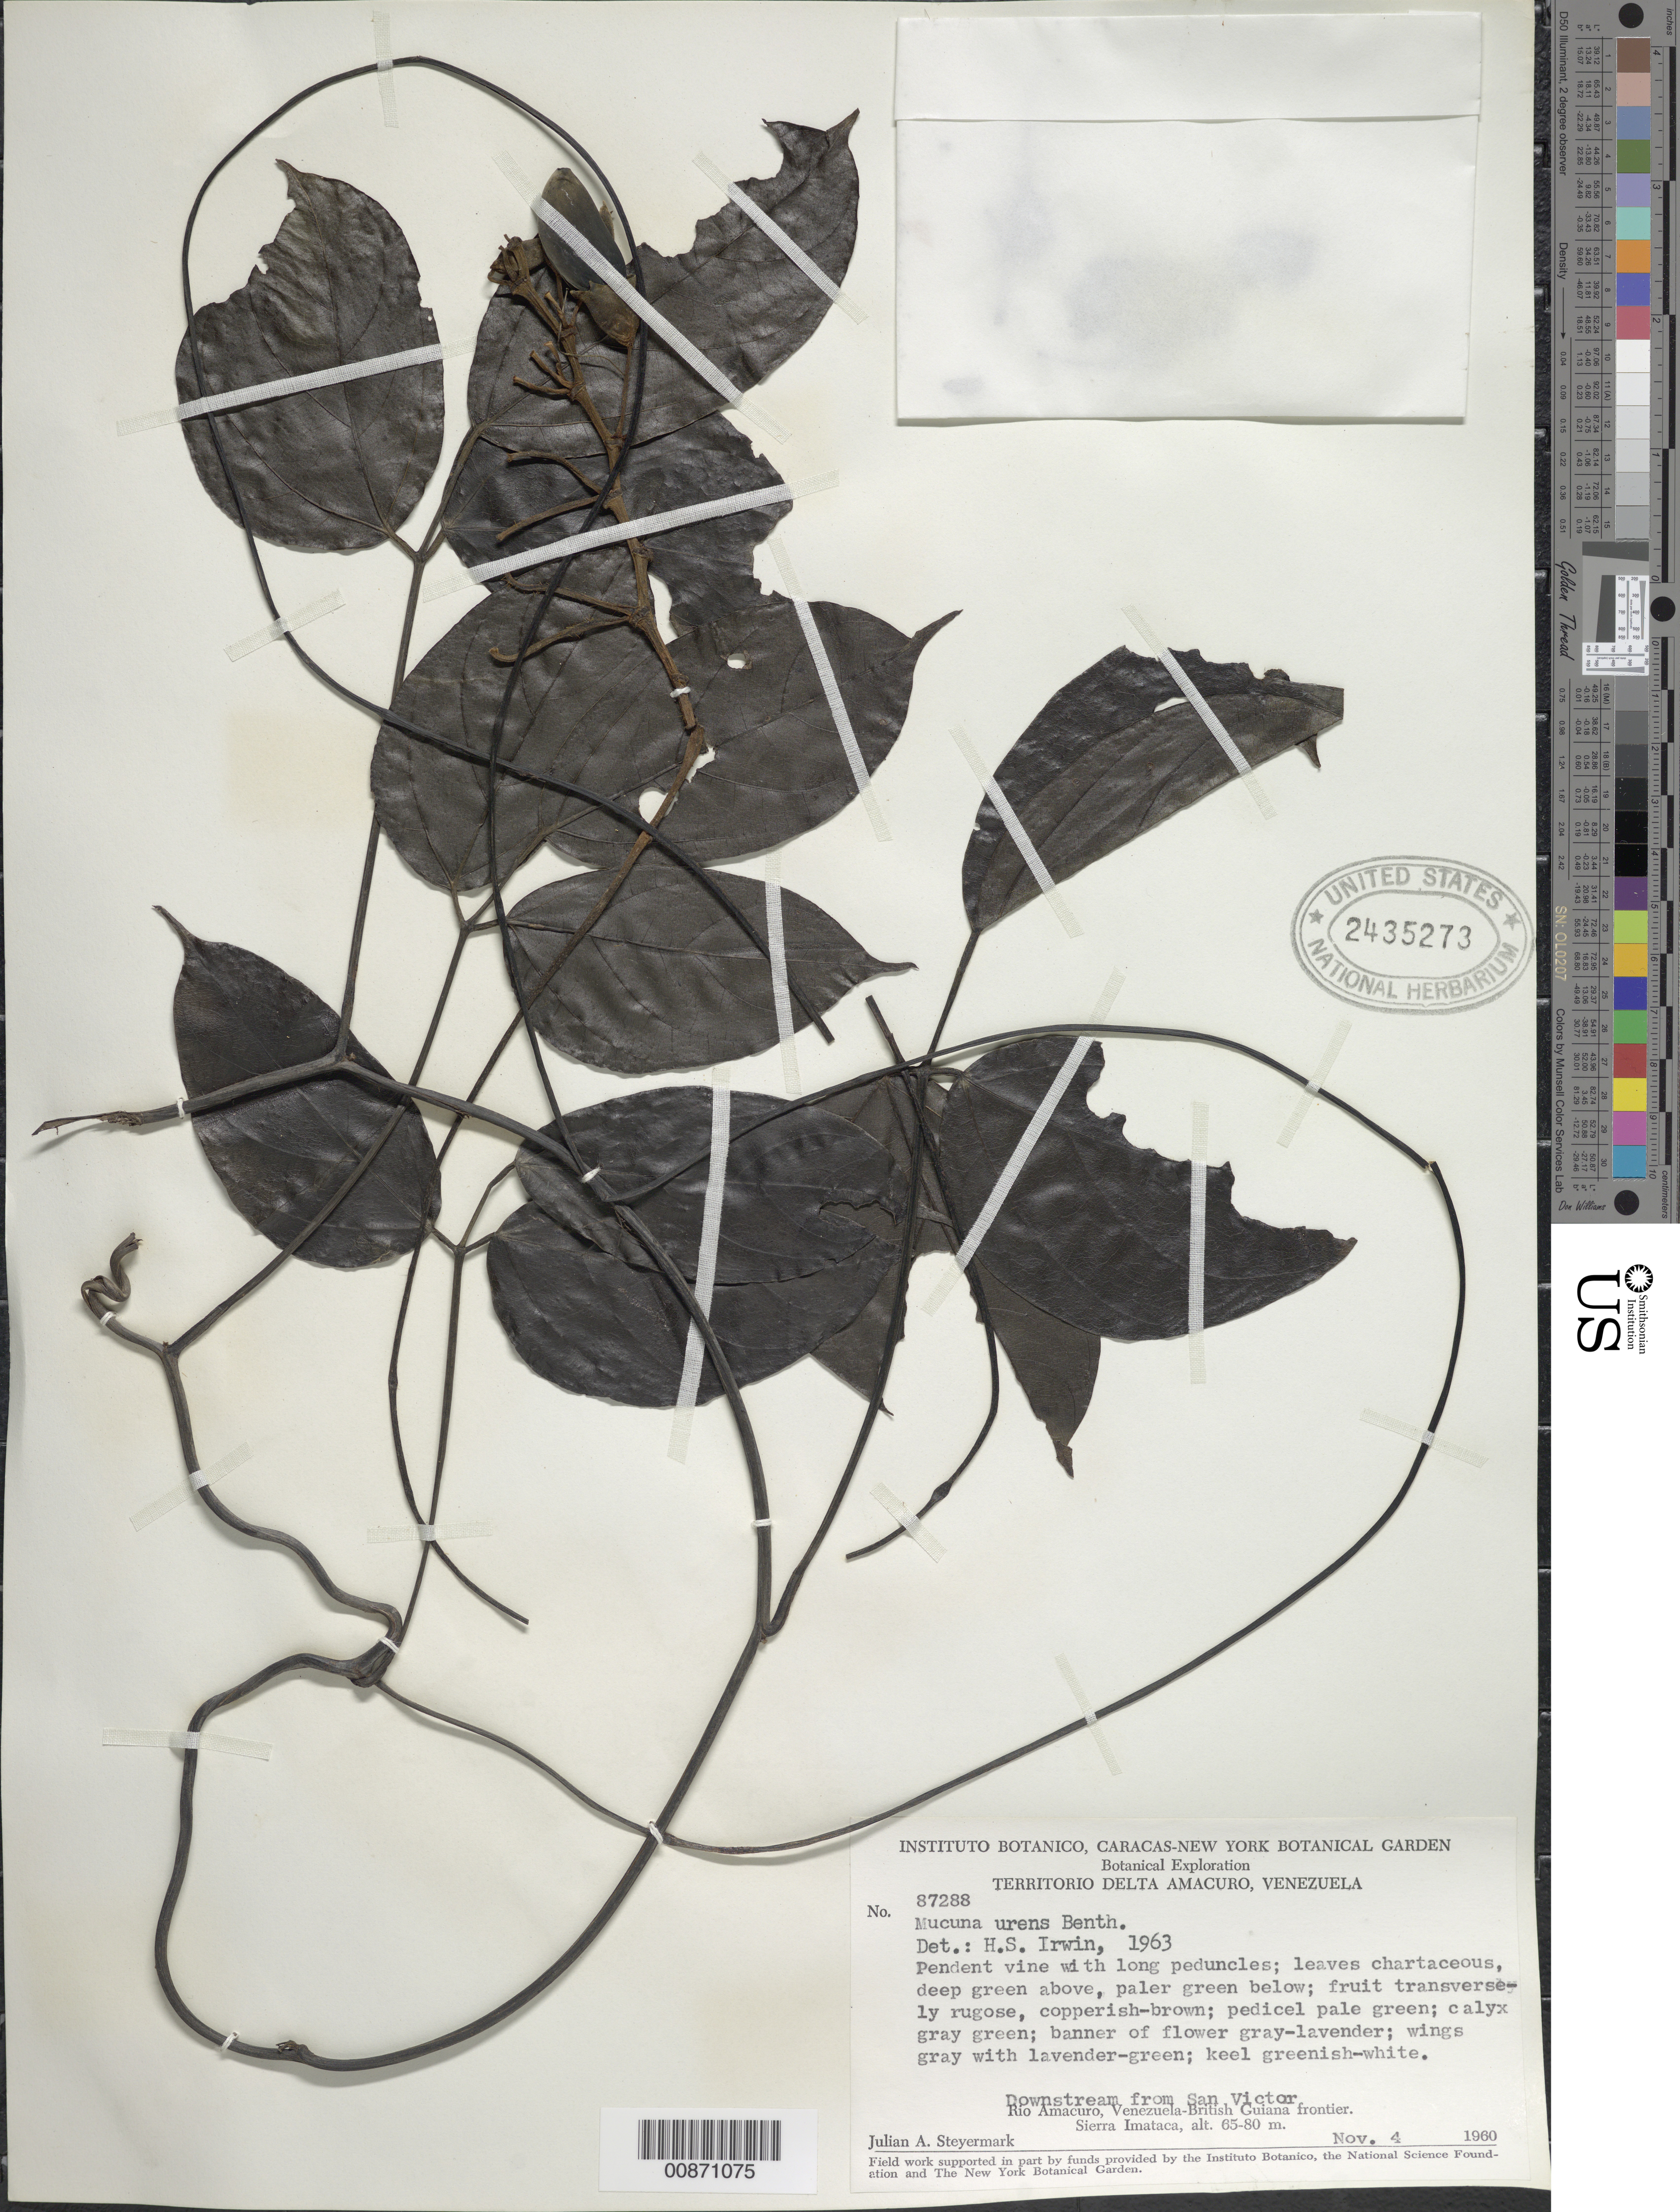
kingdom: Plantae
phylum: Tracheophyta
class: Magnoliopsida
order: Fabales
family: Fabaceae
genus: Mucuna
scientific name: Mucuna urens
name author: (L.) Medik.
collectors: J. Steyermark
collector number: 87288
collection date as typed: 4-Nov-60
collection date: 1960-11-04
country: Venezuela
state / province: Delta Amacuro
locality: Río Amacuro, Venezuela-British Guiana frontier, Sierra Imataca, downstream from San Victor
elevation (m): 65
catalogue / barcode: US 2435273